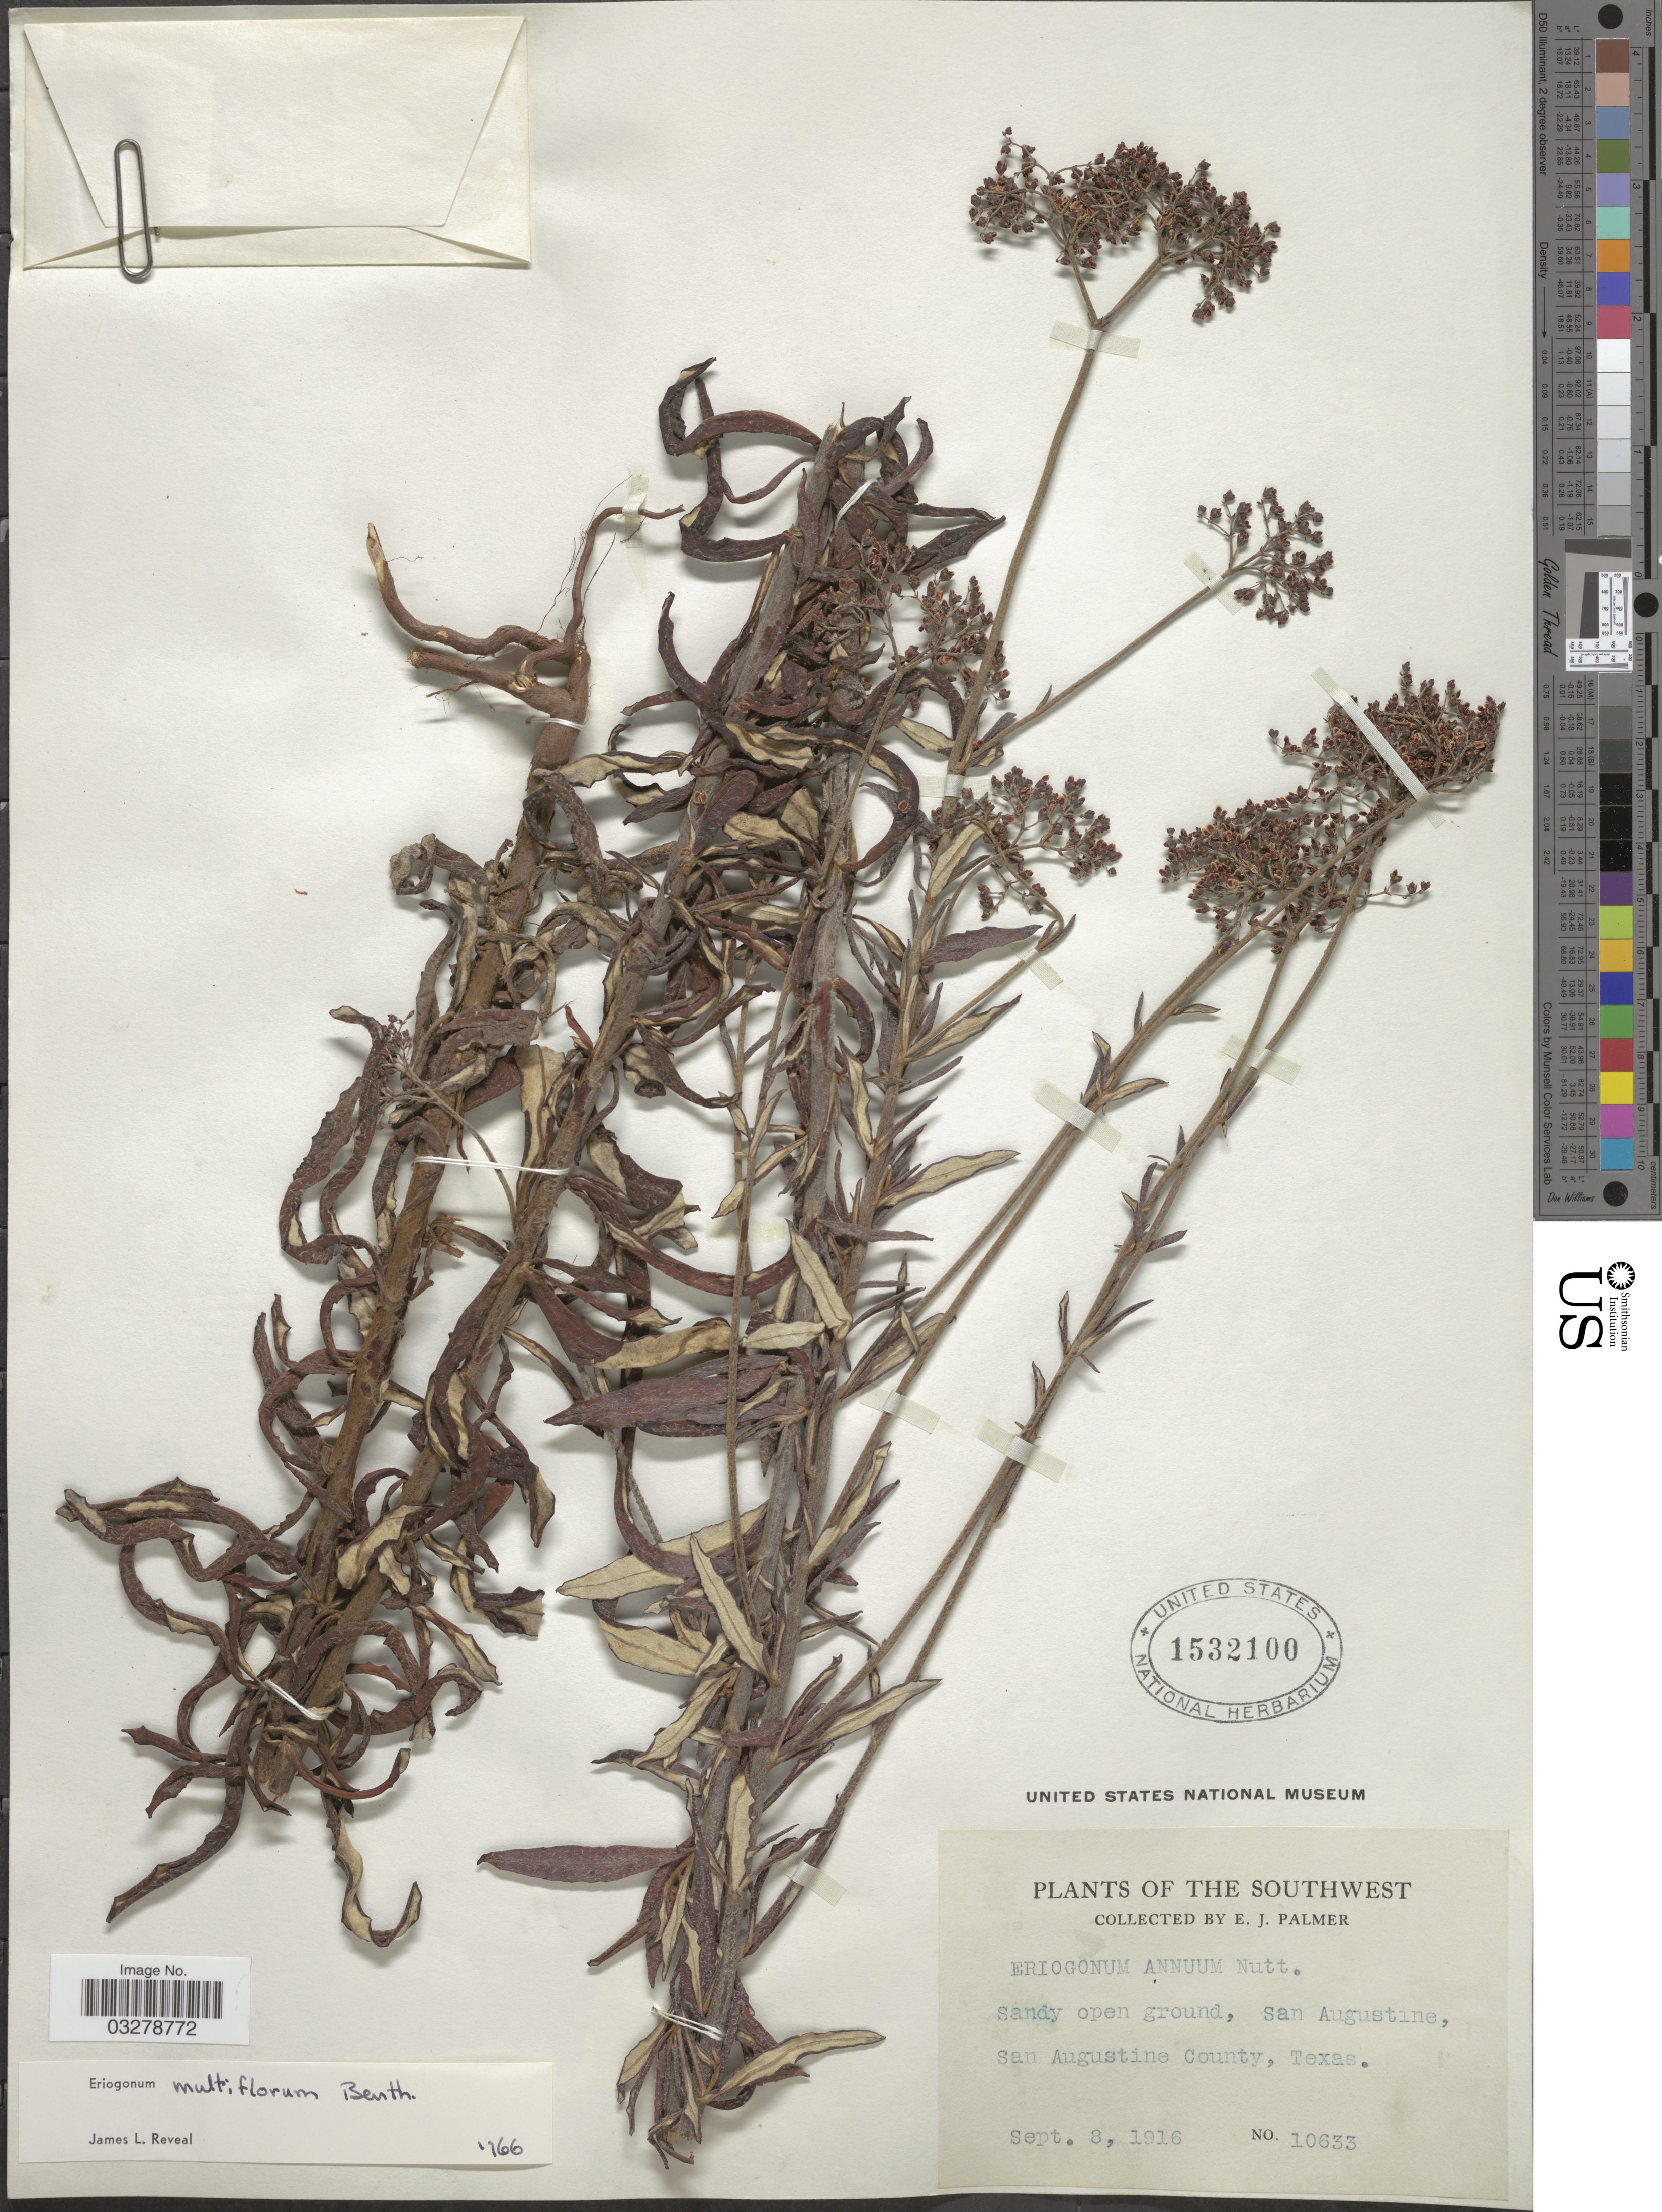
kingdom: Plantae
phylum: Tracheophyta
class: Magnoliopsida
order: Caryophyllales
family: Polygonaceae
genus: Eriogonum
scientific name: Eriogonum multiflorum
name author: Benth.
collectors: E. J. Palmer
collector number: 10633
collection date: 1916-09-08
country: United States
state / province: Texas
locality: Southwest. San Augustine, San Augustine County.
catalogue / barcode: US 1532100